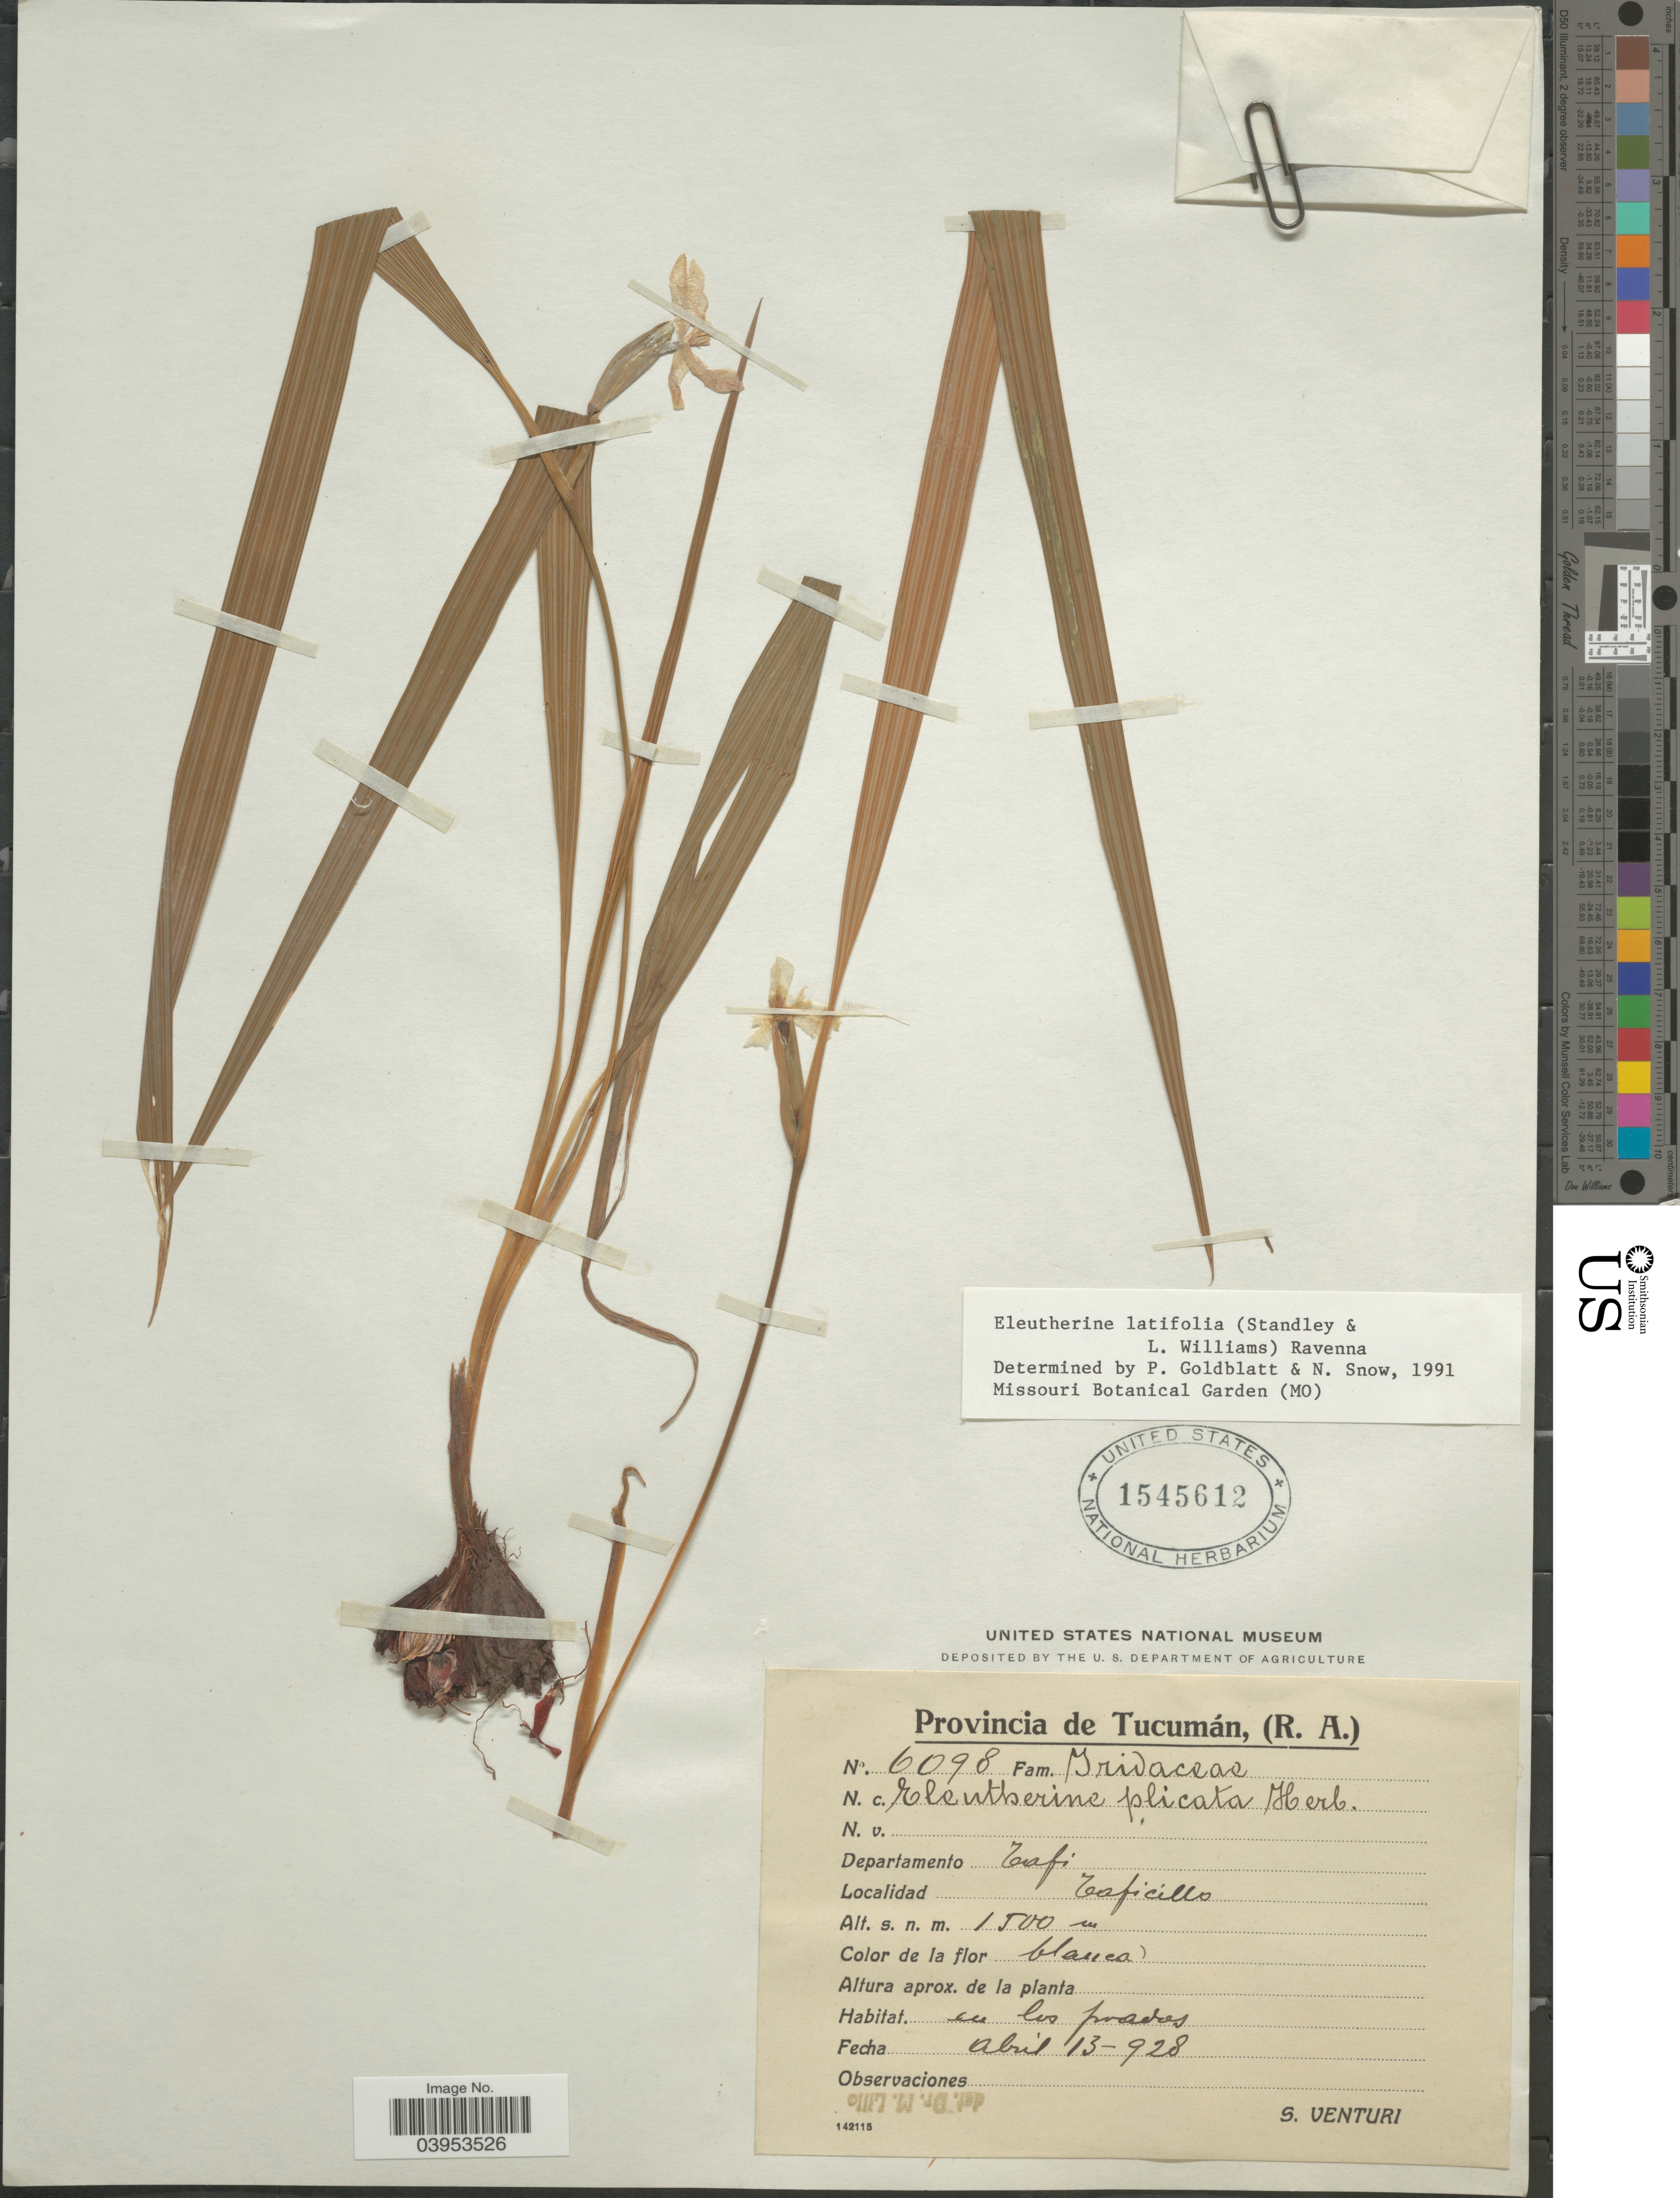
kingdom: Plantae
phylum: Tracheophyta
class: Liliopsida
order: Asparagales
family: Iridaceae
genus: Eleutherine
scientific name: Eleutherine latifolia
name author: (Standl. & L.O. Williams) Ravenna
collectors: S. Venturi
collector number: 6098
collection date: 1928-04-13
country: Argentina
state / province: Tucuman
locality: Departamento Tafi. Taficillo.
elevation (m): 1500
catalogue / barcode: US 1545612